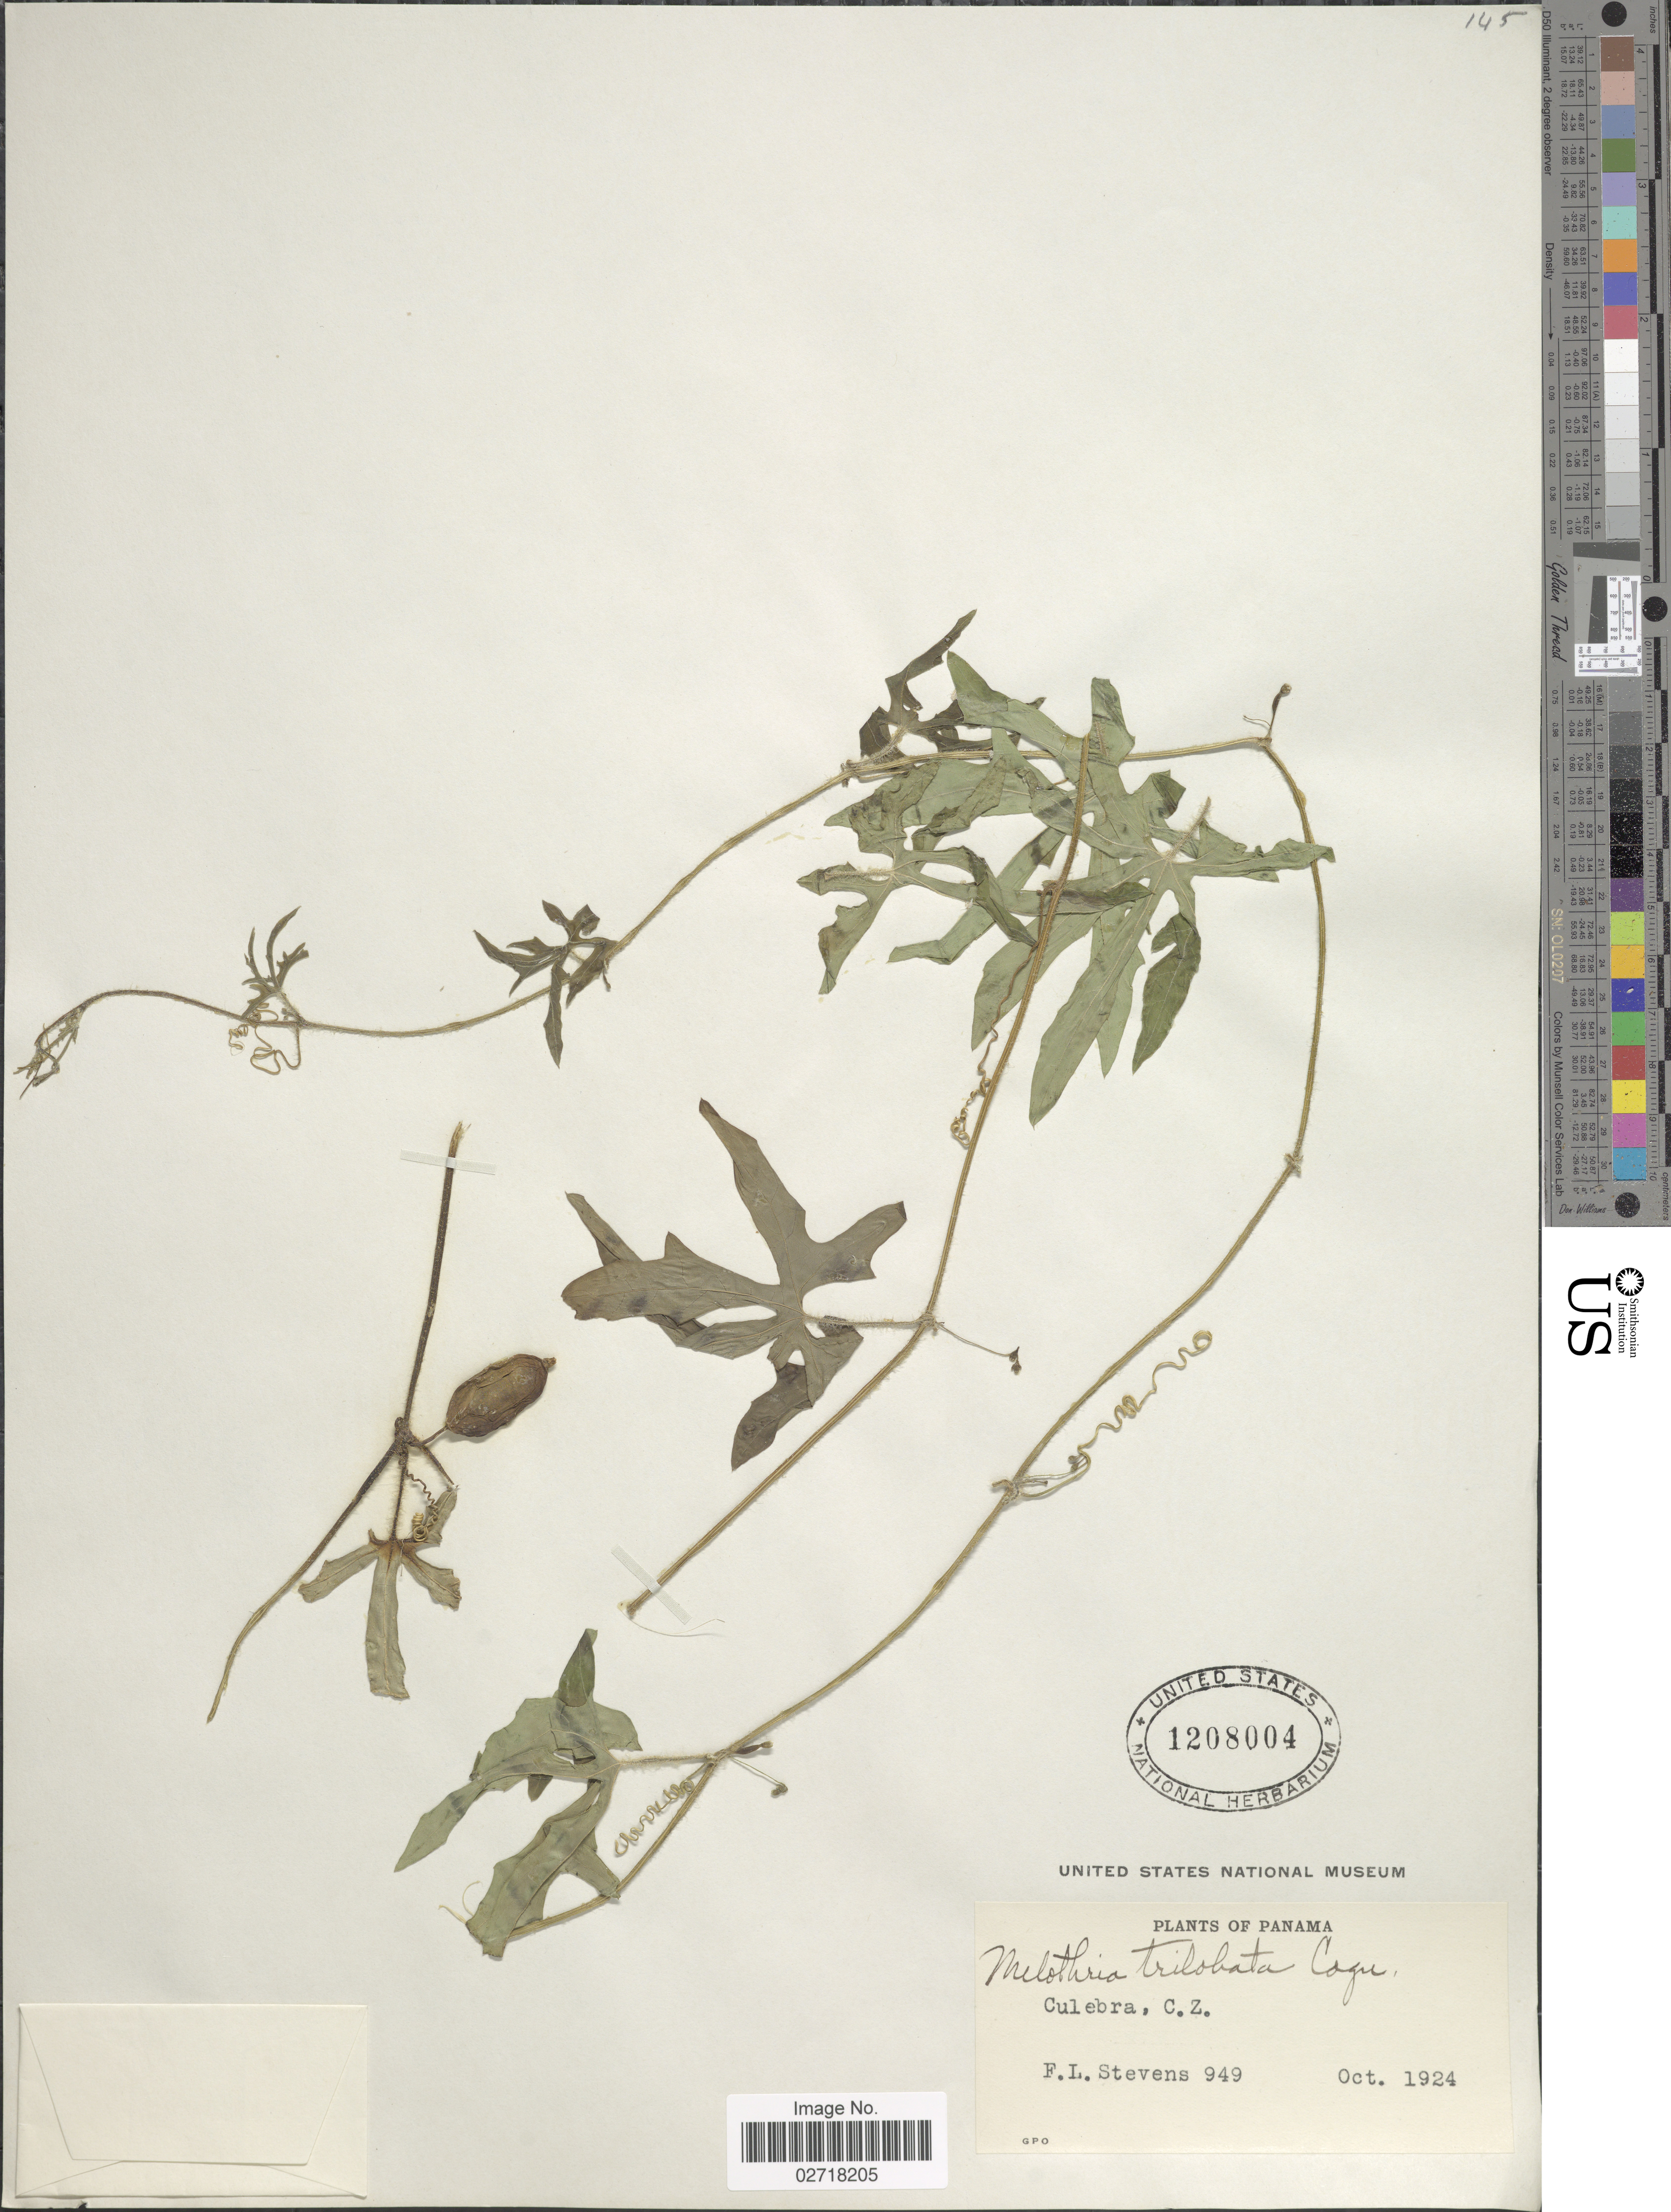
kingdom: Plantae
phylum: Tracheophyta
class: Magnoliopsida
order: Cucurbitales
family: Cucurbitaceae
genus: Melothria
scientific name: Melothria trilobata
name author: Cogn.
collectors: F. L. Stevens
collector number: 949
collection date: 1924-10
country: Panama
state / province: Colón / Panamá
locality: Culebra, C. Z.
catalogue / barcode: US 1208004